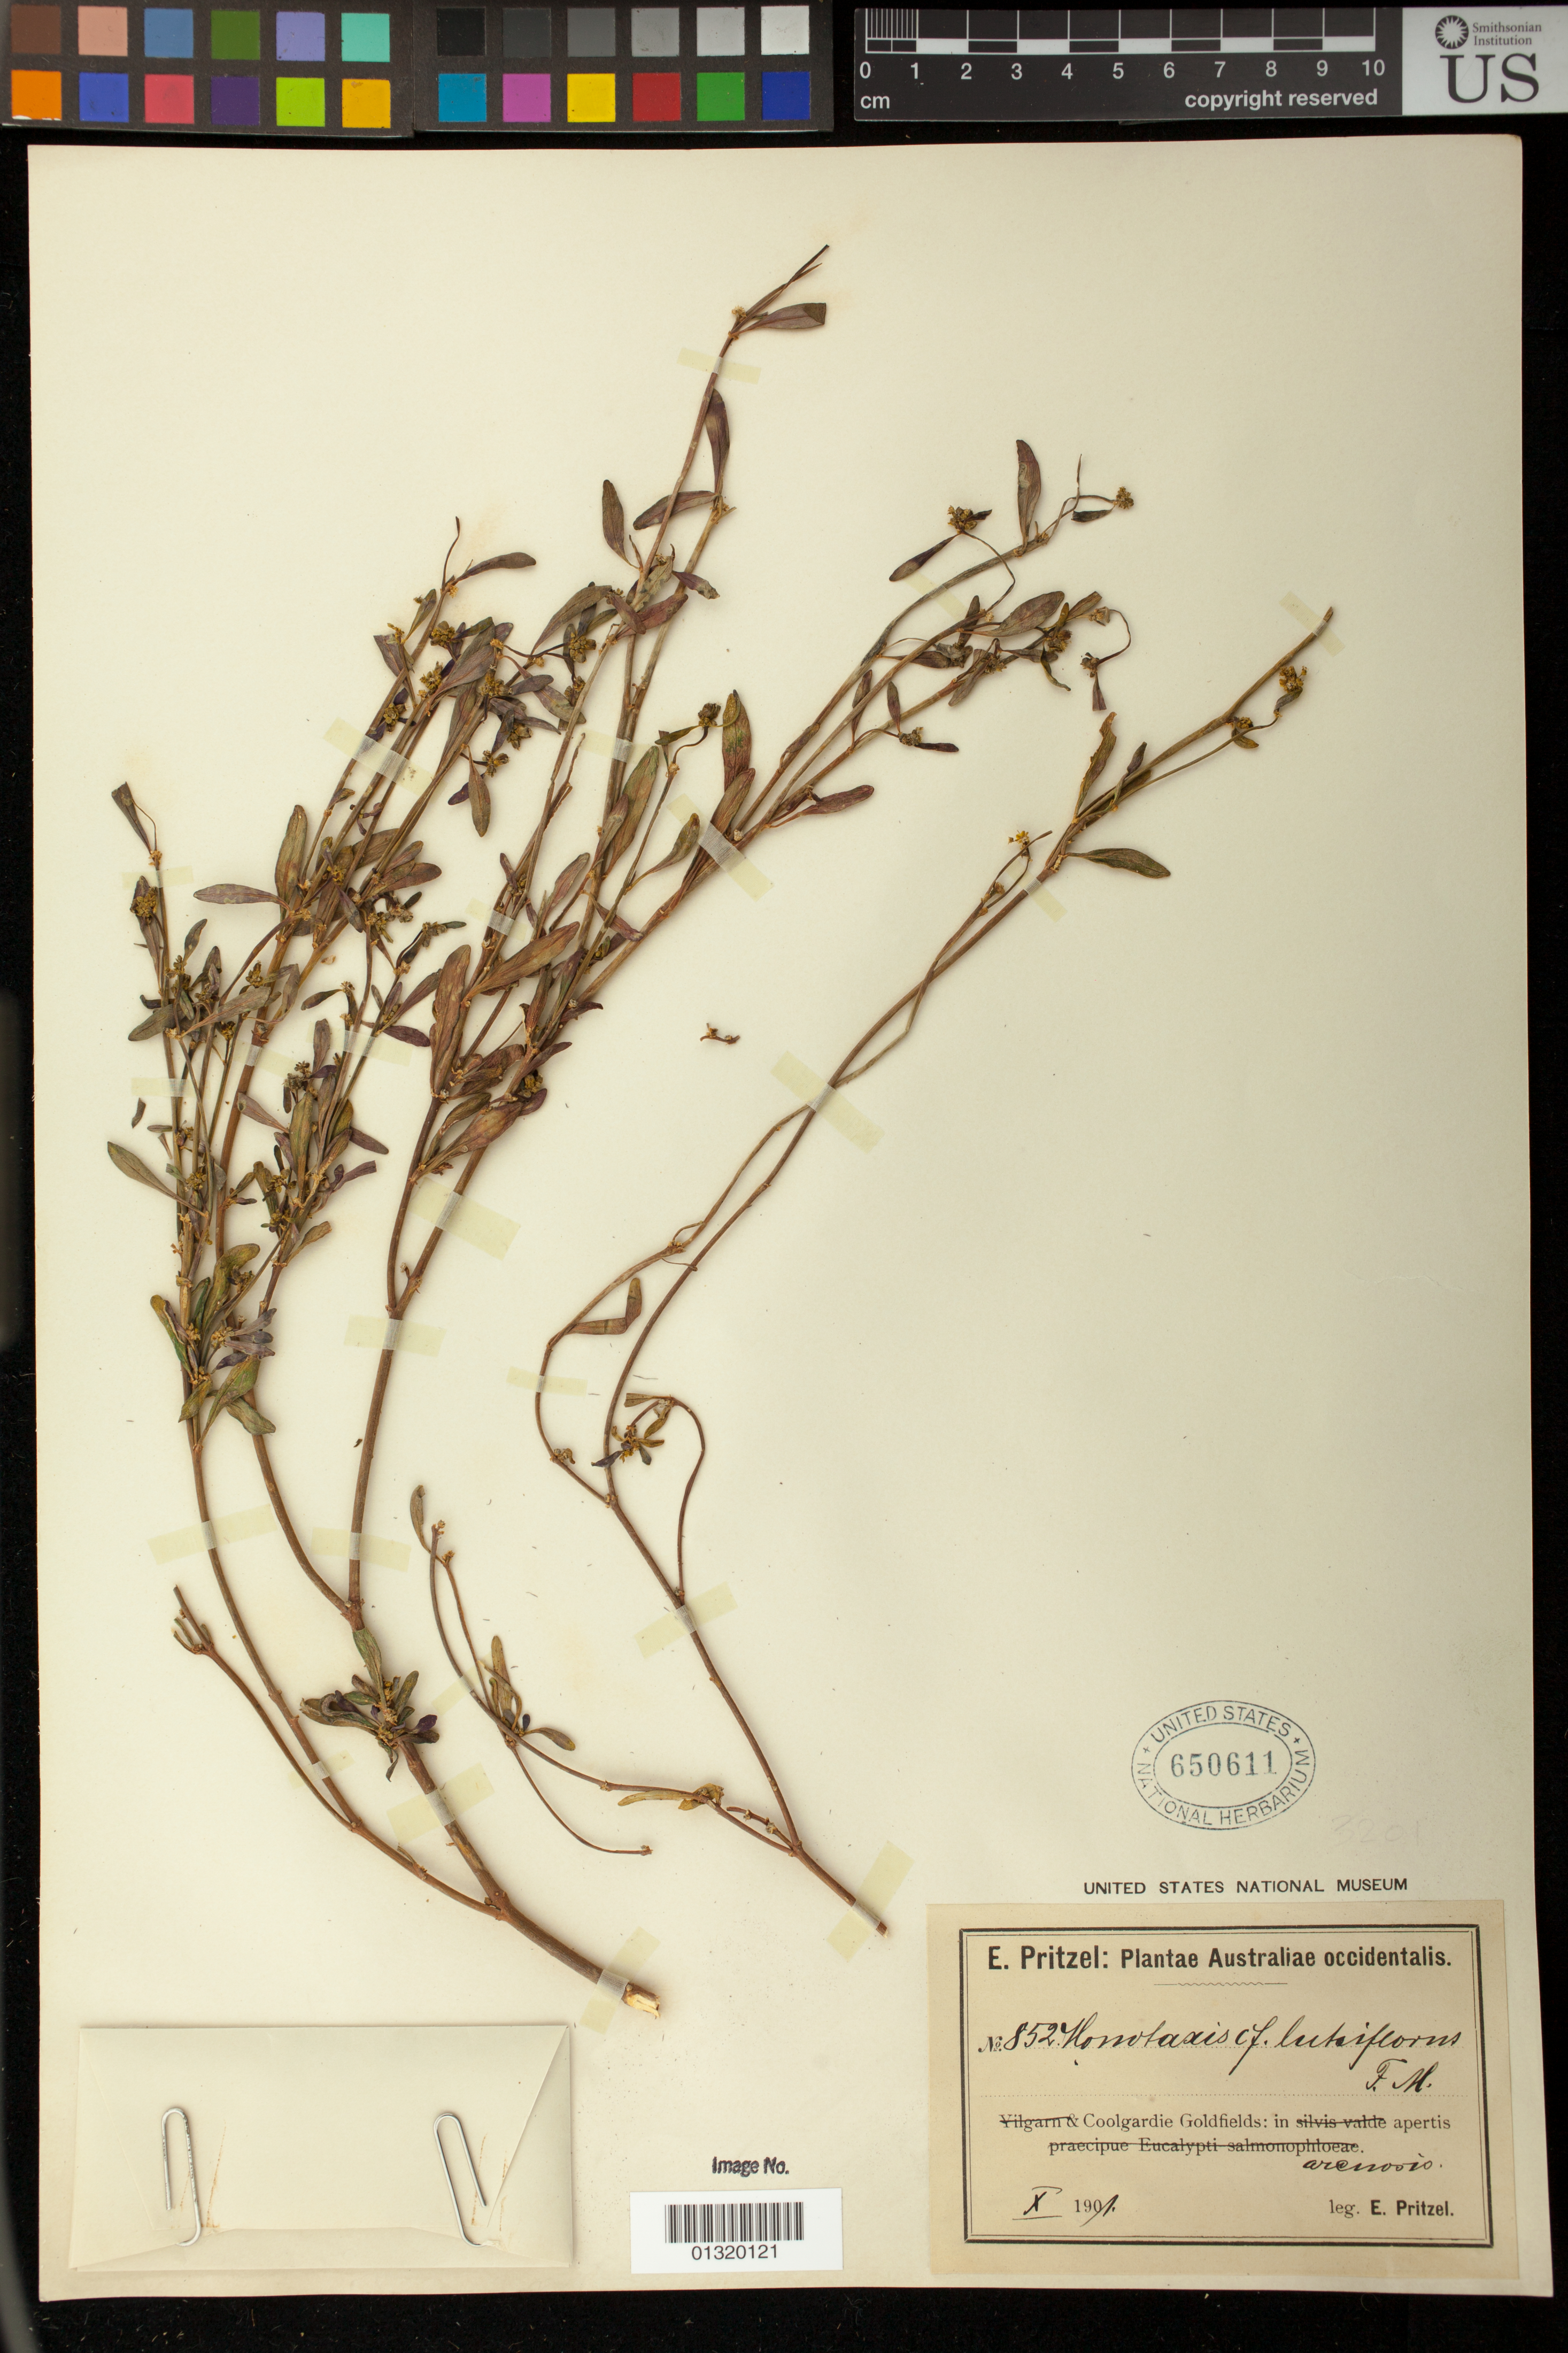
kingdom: Plantae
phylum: Tracheophyta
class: Magnoliopsida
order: Malpighiales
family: Euphorbiaceae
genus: Monotaxis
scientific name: Monotaxis luteiflora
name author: F. Muell.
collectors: E. G. Pritzel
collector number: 852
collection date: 1901-10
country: Australia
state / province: Western Australia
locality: Coolgardie Goldfields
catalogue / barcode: US 650611